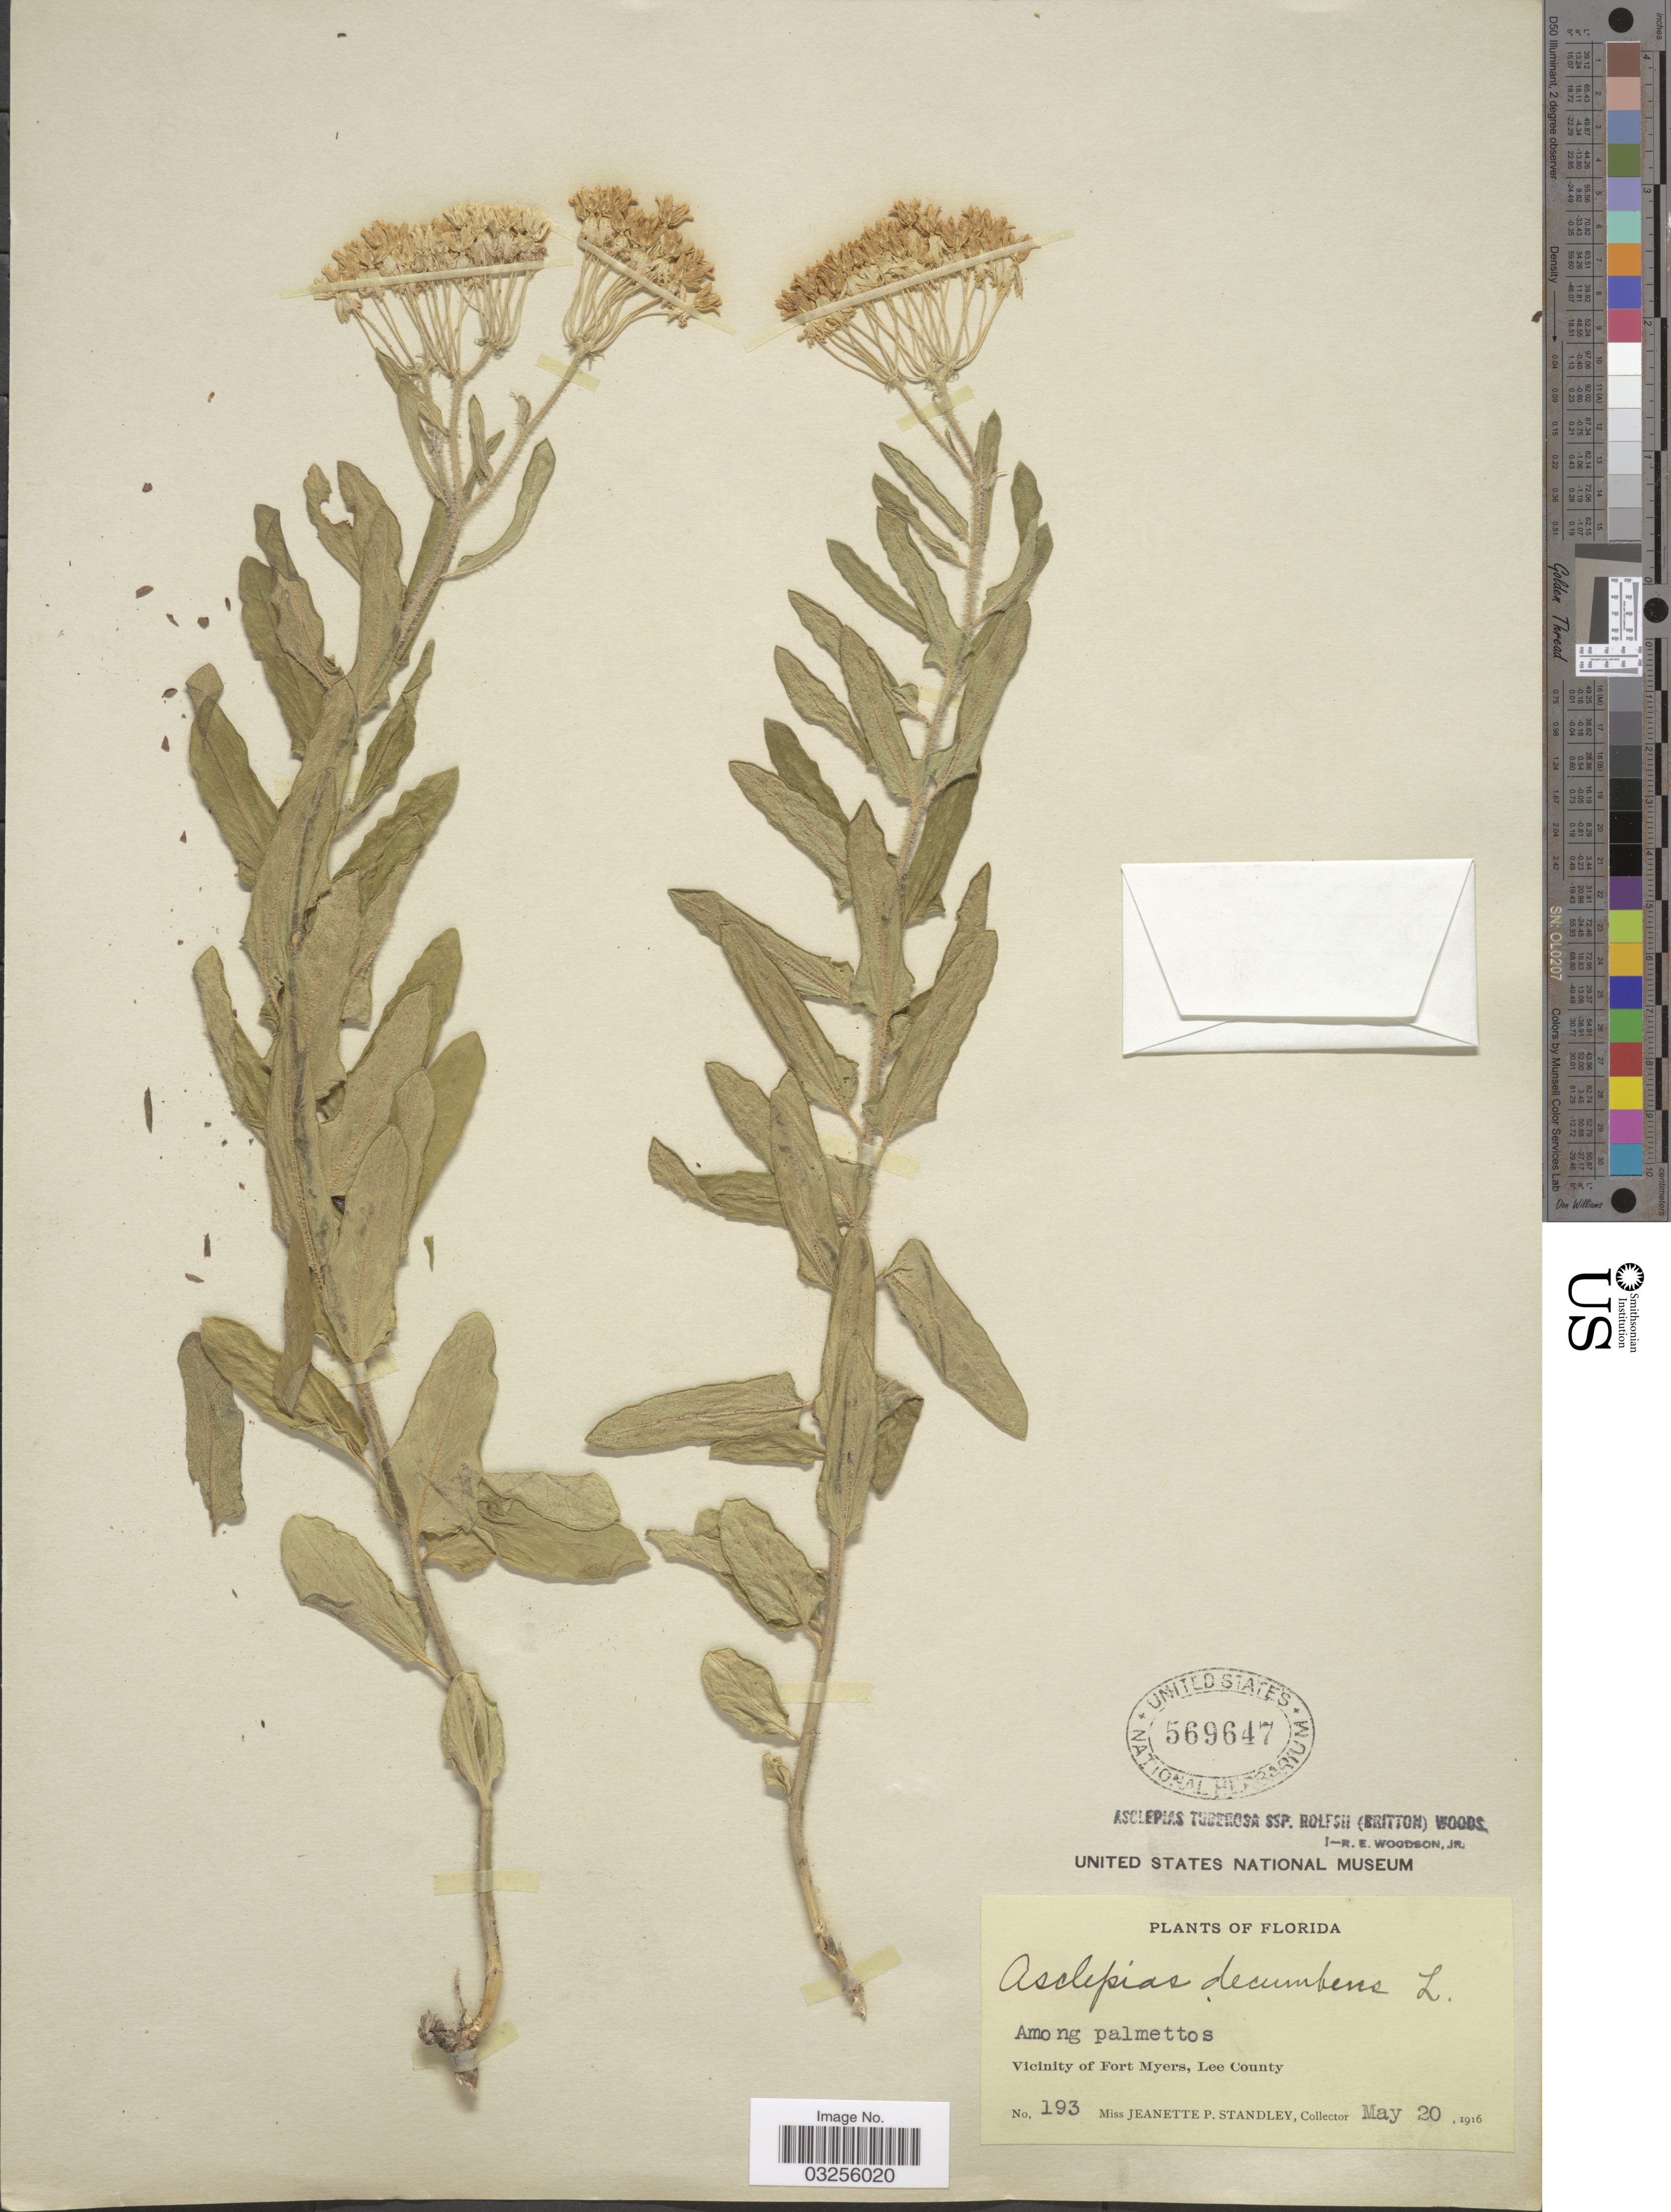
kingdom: Plantae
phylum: Tracheophyta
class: Magnoliopsida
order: Gentianales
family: Apocynaceae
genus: Asclepias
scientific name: Asclepias tuberosa var. rolfsii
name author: ( ex Vail) Shinners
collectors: J. P. Standley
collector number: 193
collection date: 1916-05-20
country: United States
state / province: Florida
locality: Vicinity of Fort Myers, Lee County.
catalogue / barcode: US 569647